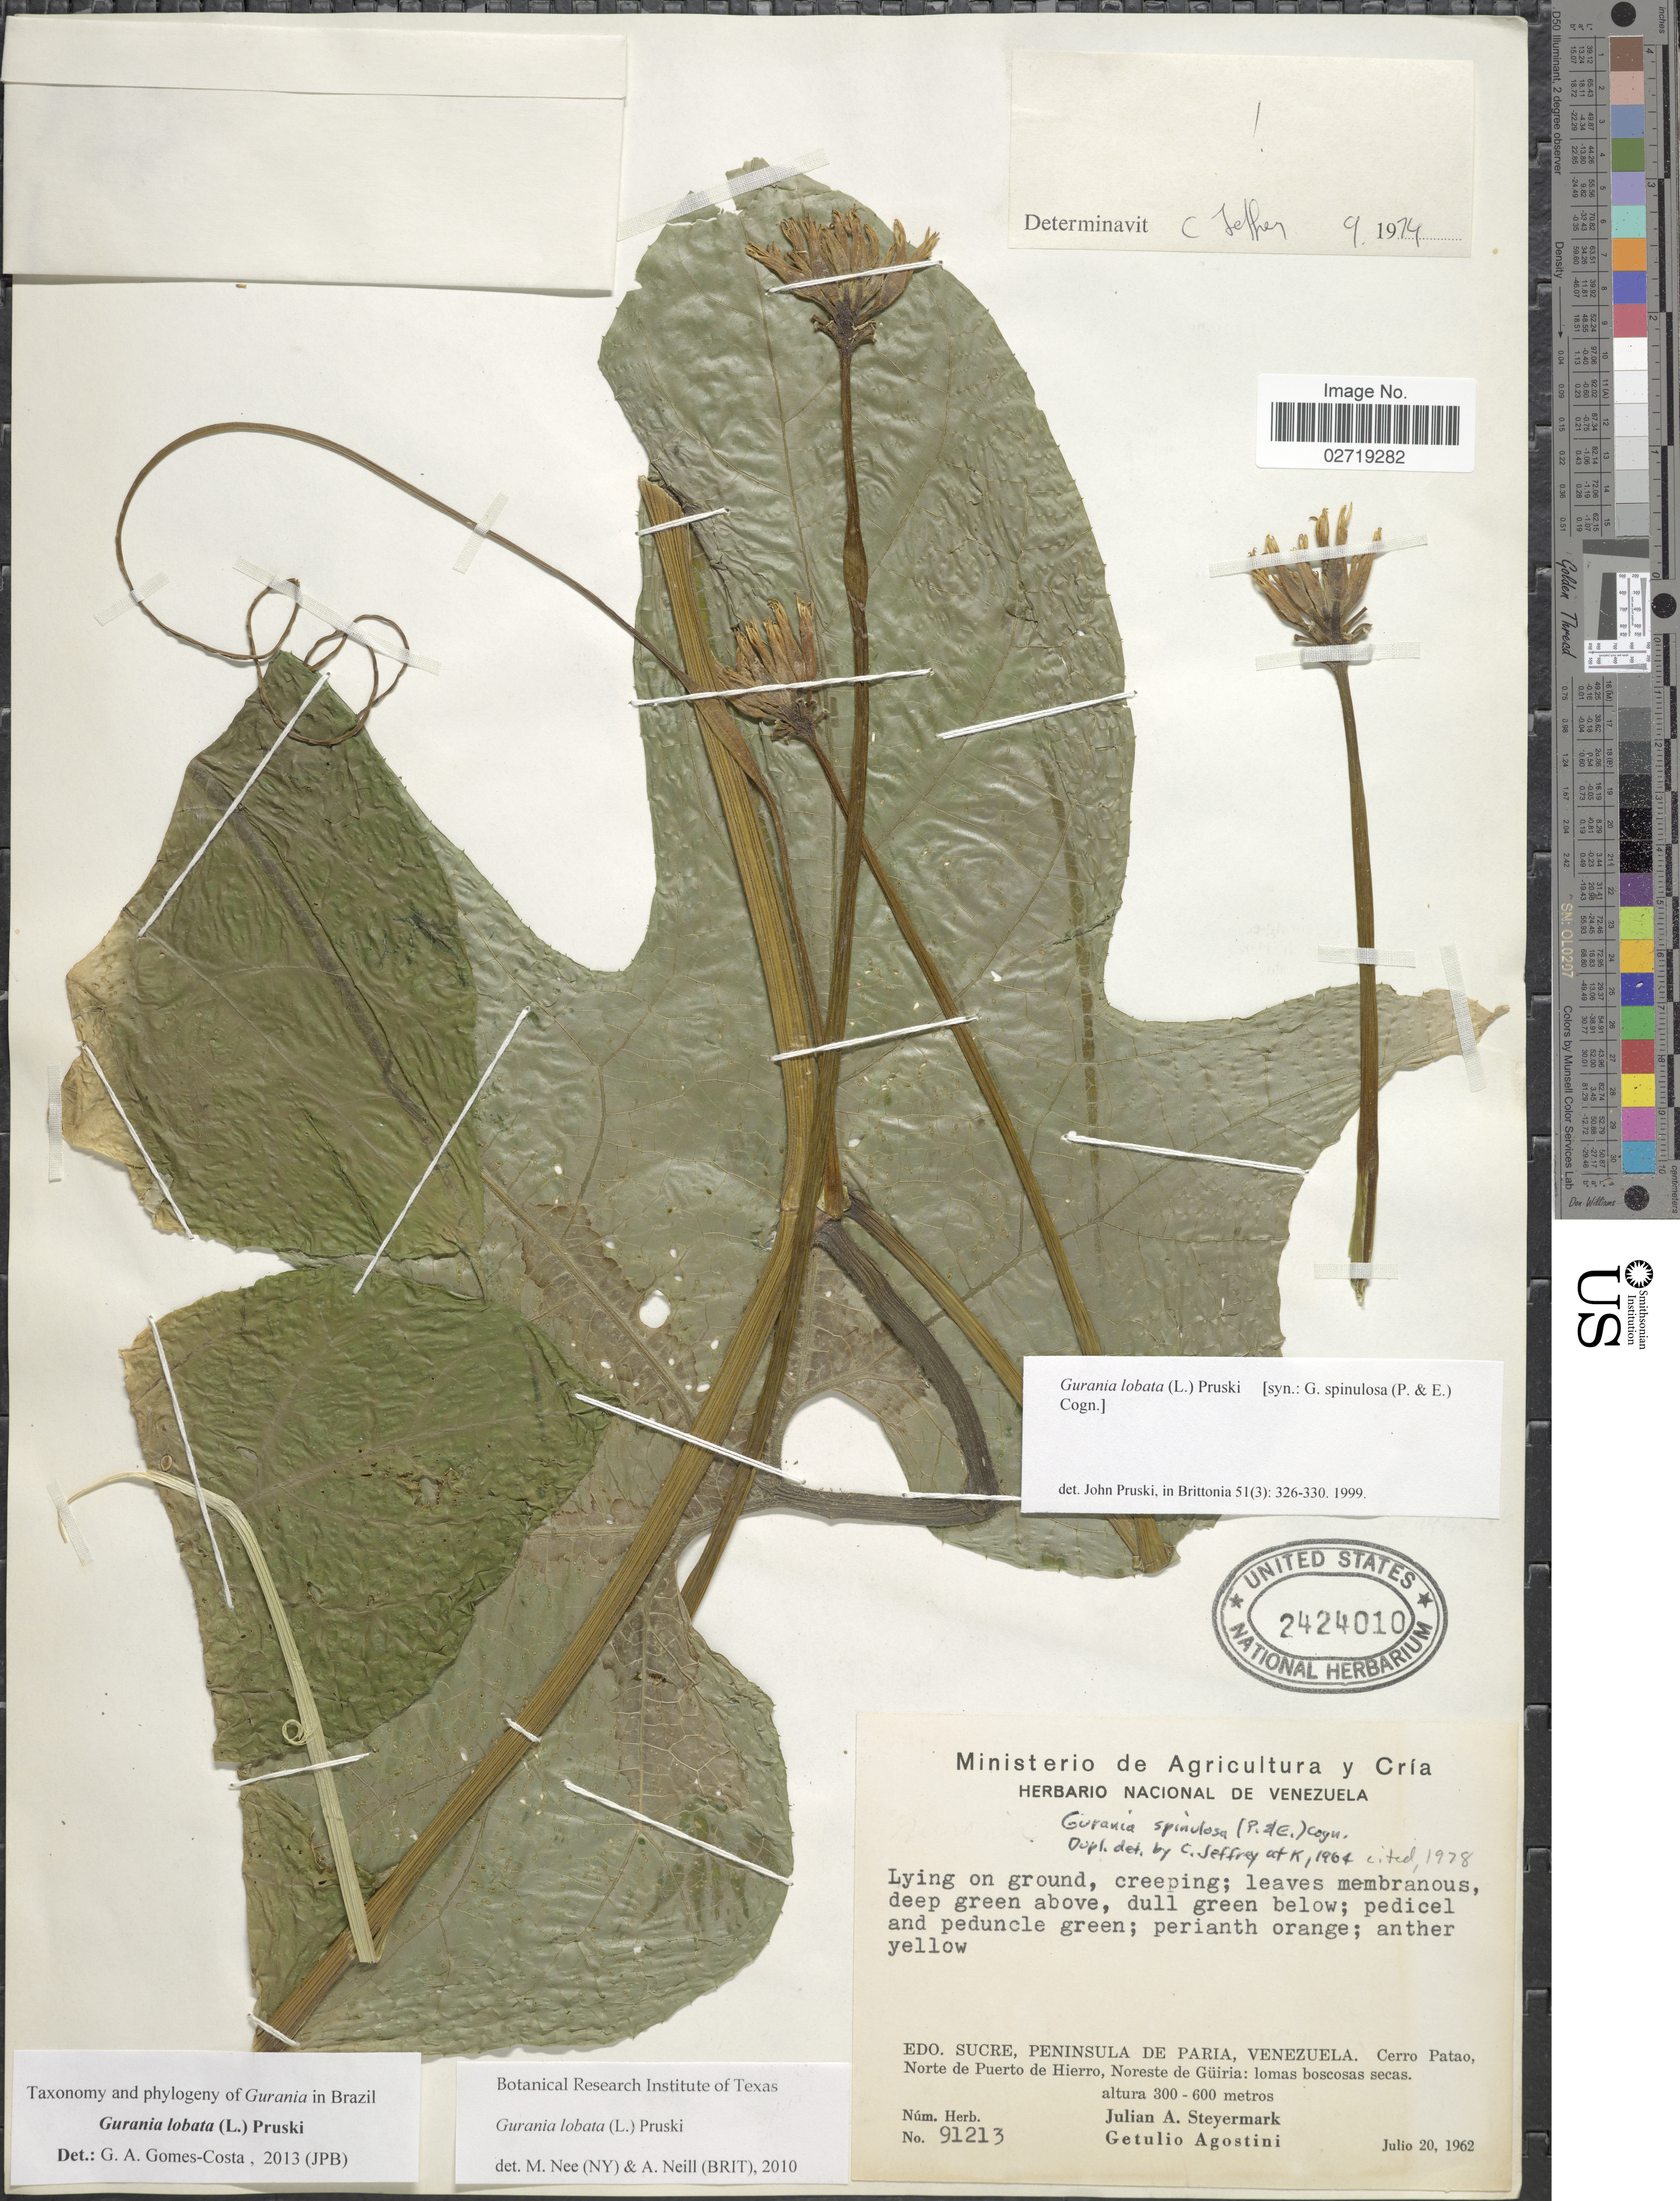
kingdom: Plantae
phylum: Tracheophyta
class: Magnoliopsida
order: Cucurbitales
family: Cucurbitaceae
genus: Gurania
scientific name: Gurania lobata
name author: (L.) Pruski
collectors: J. Steyermark & G. Agostini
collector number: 91213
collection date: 1962-07-20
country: Venezuela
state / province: Sucre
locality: Peninsula de Paria. Cerro Patao, Norte de Puerto de Hierro, Noreste de Guiria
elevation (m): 300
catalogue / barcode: US 2424010